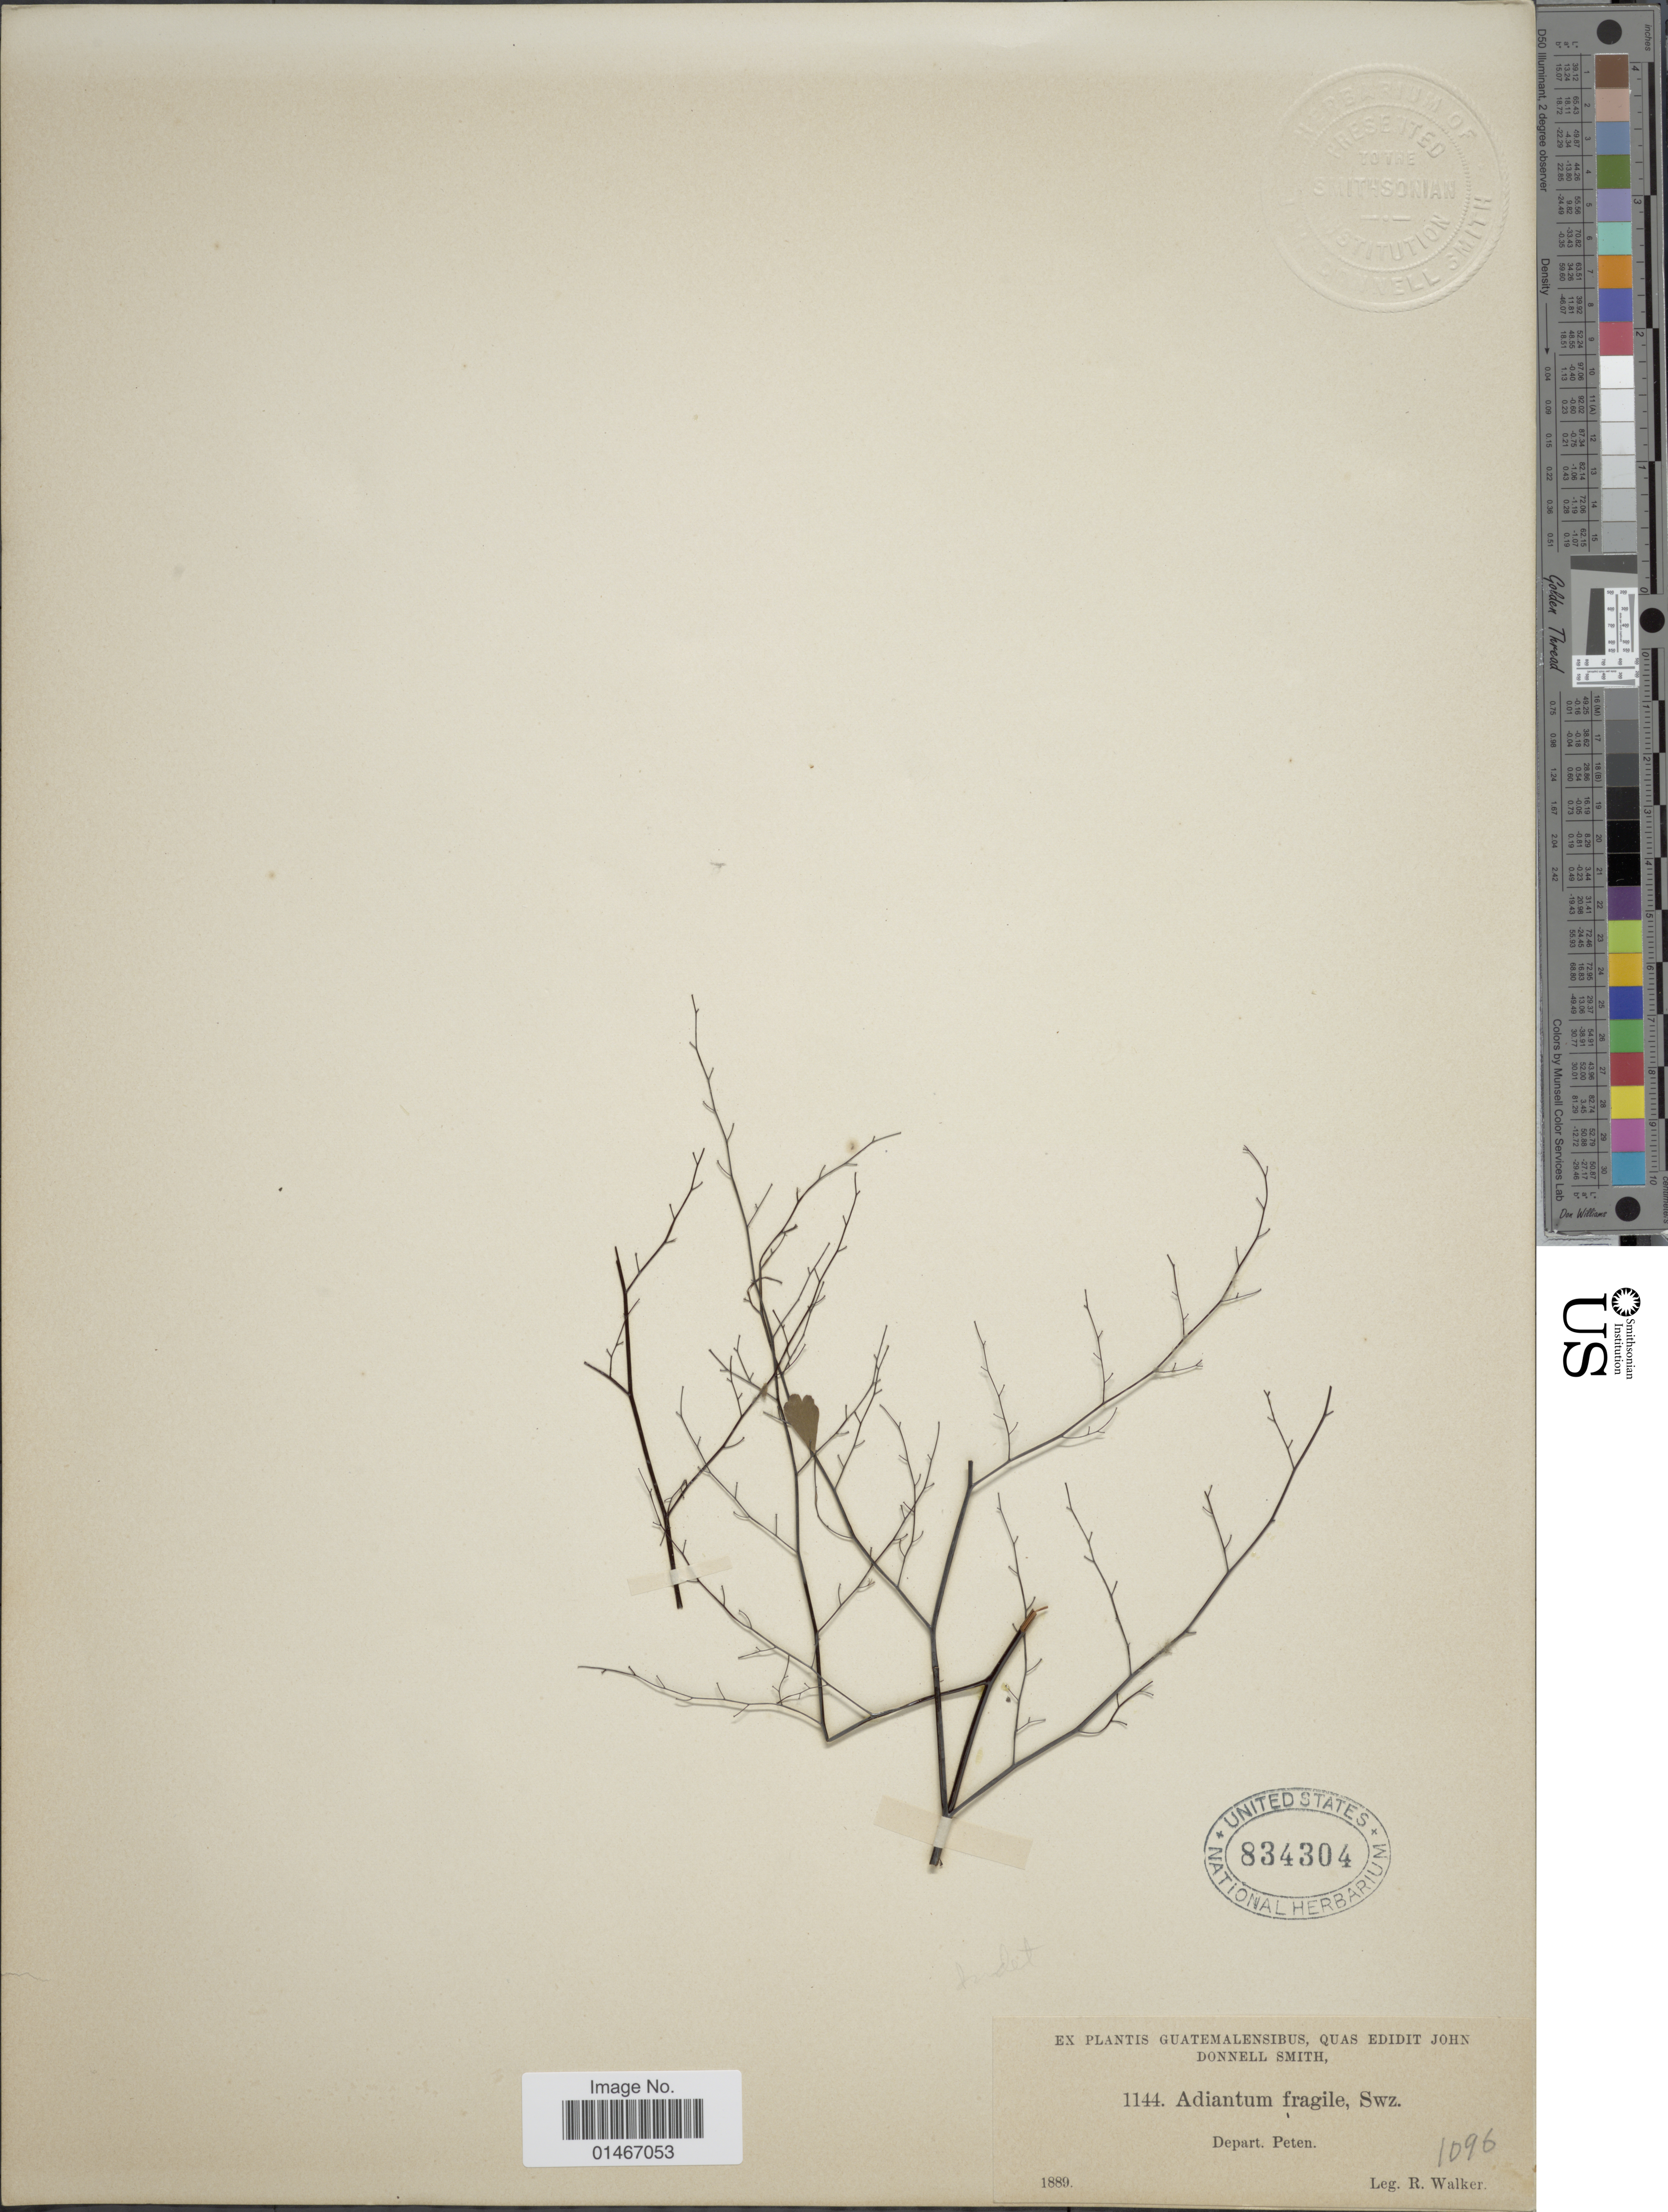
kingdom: Plantae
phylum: Tracheophyta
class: Polypodiopsida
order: Polypodiales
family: Pteridaceae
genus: Adiantum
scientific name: Adiantum fragile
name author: Sw.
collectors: R. Walker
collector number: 1144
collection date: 1889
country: Guatemala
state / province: El Petén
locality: Depart. Peten.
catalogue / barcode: US 834304